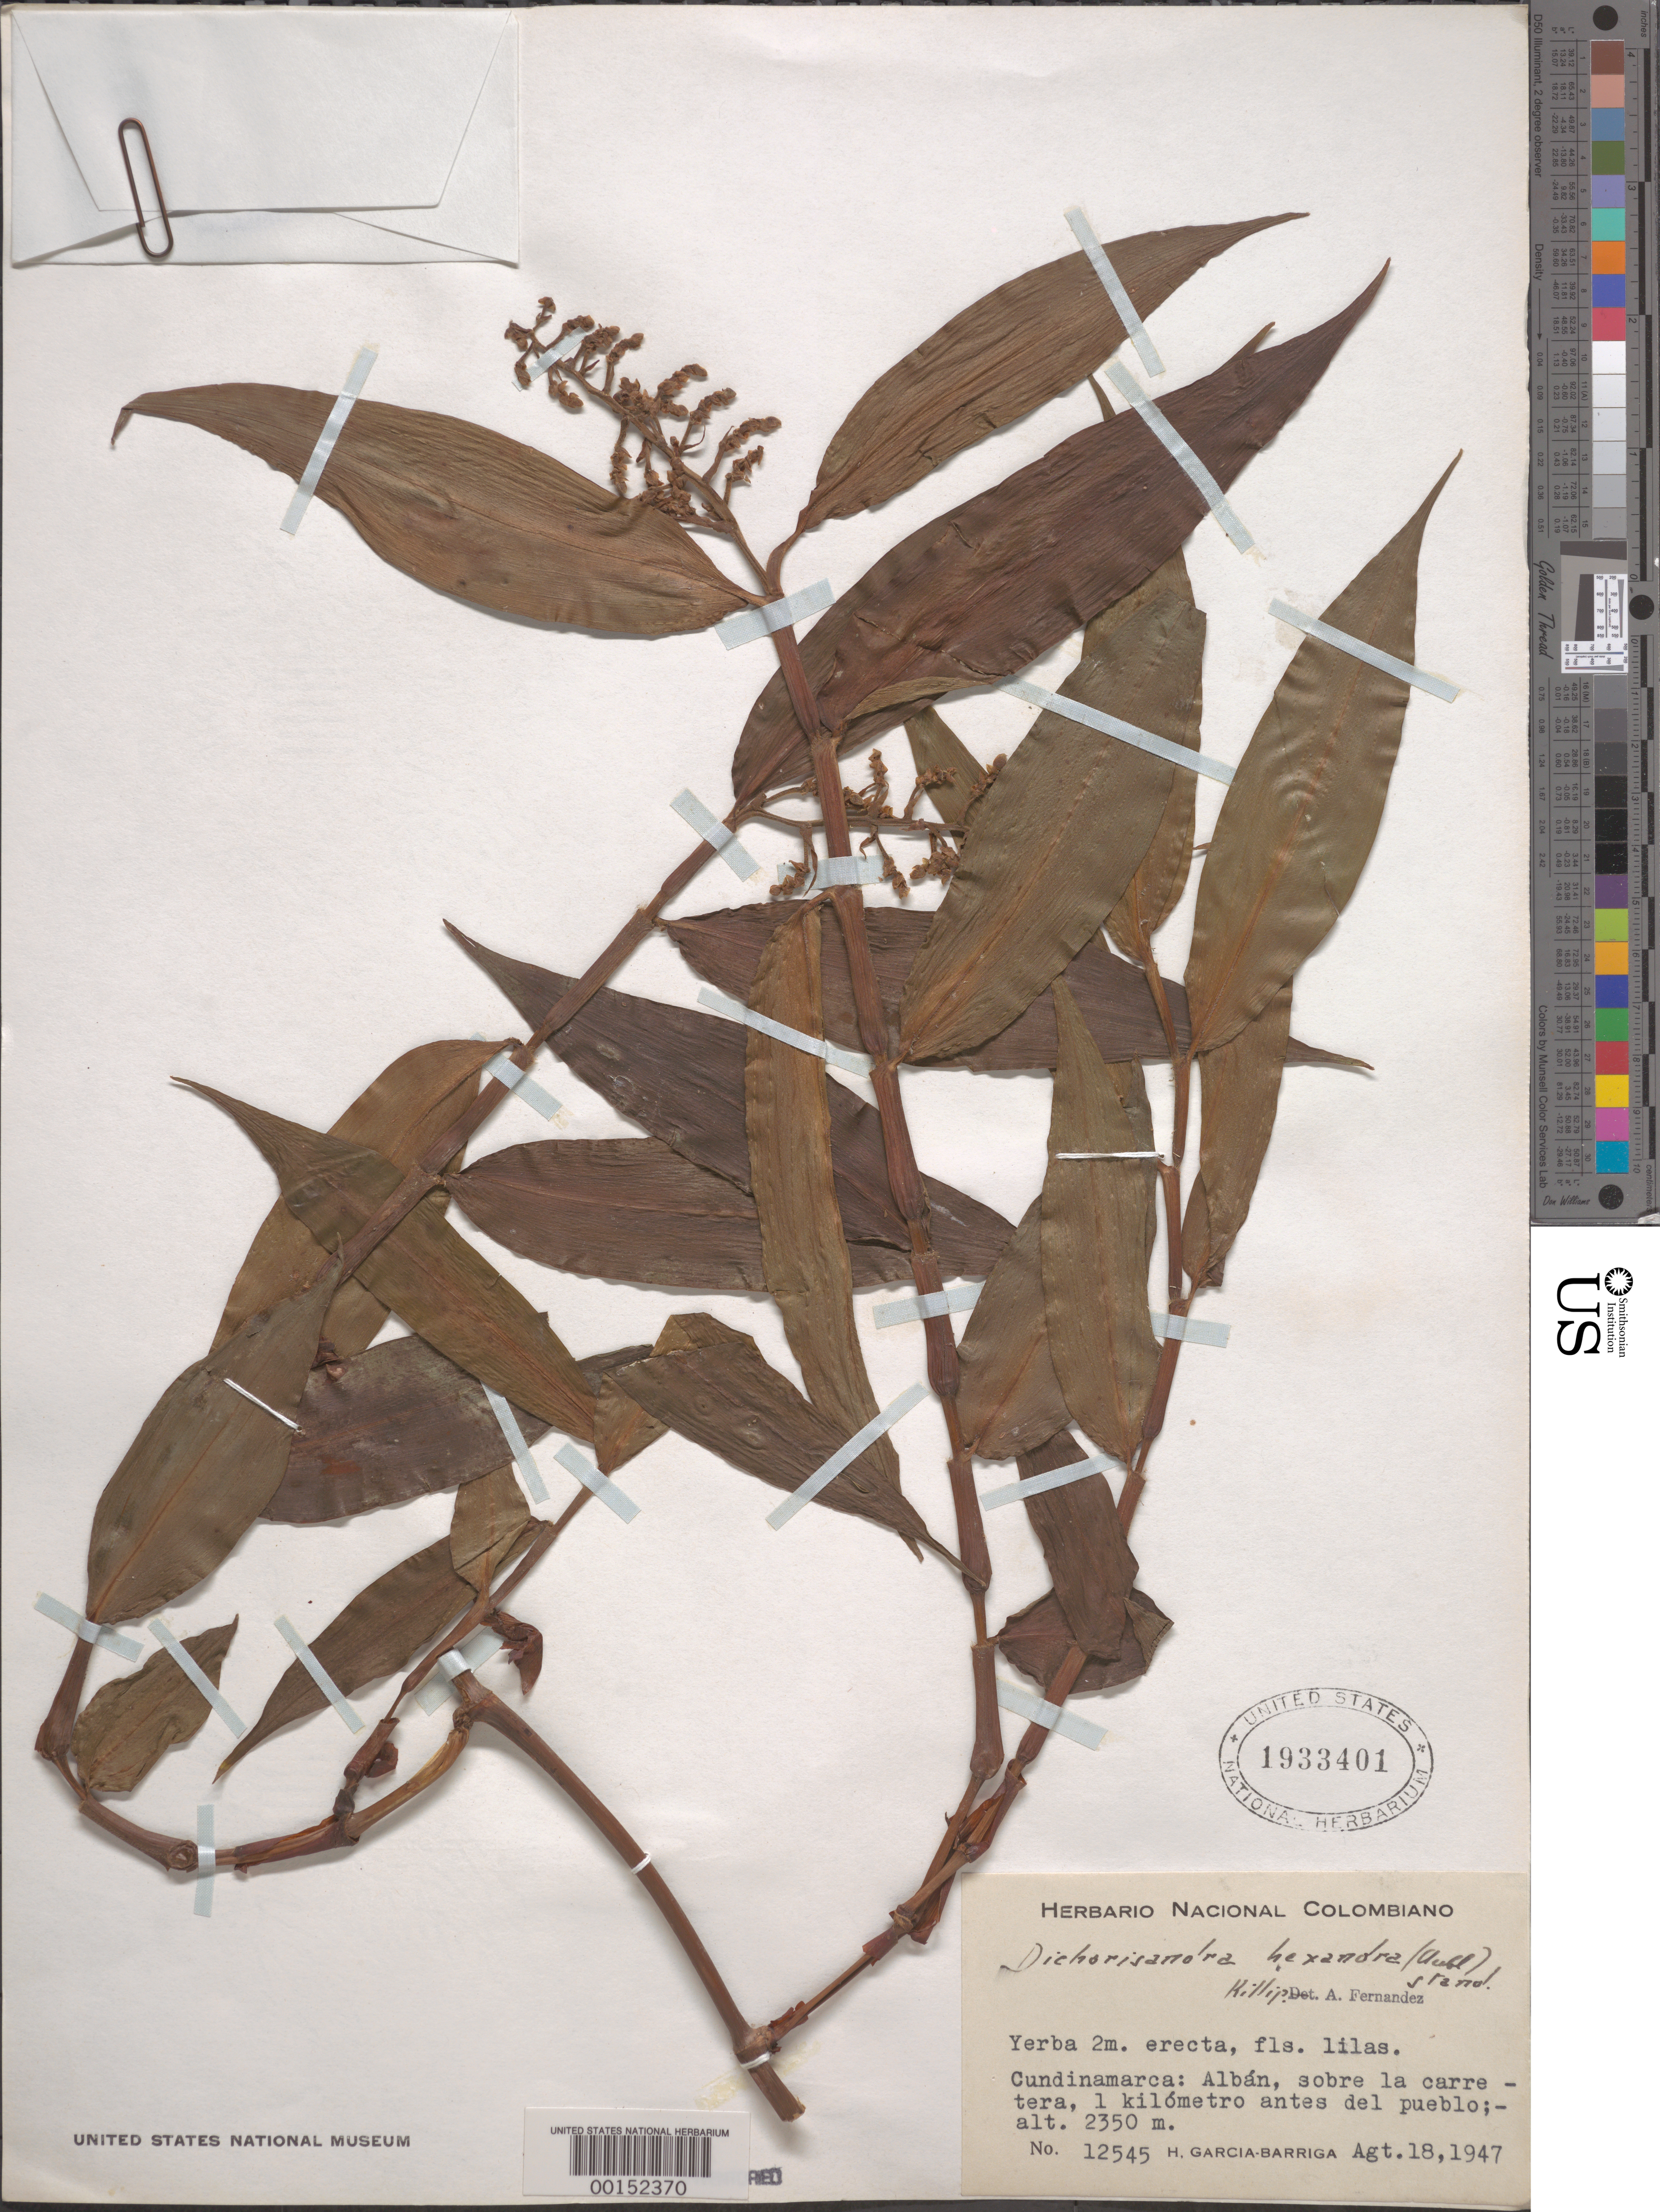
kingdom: Plantae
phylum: Tracheophyta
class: Liliopsida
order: Commelinales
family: Commelinaceae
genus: Dichorisandra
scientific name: Dichorisandra hexandra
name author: (Aubl.) Standl.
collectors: H. García Barriga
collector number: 12545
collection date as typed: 18 Aug 1947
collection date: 1947-08-18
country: Colombia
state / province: Cundinamarca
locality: Alban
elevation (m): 2350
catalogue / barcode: US 1933401